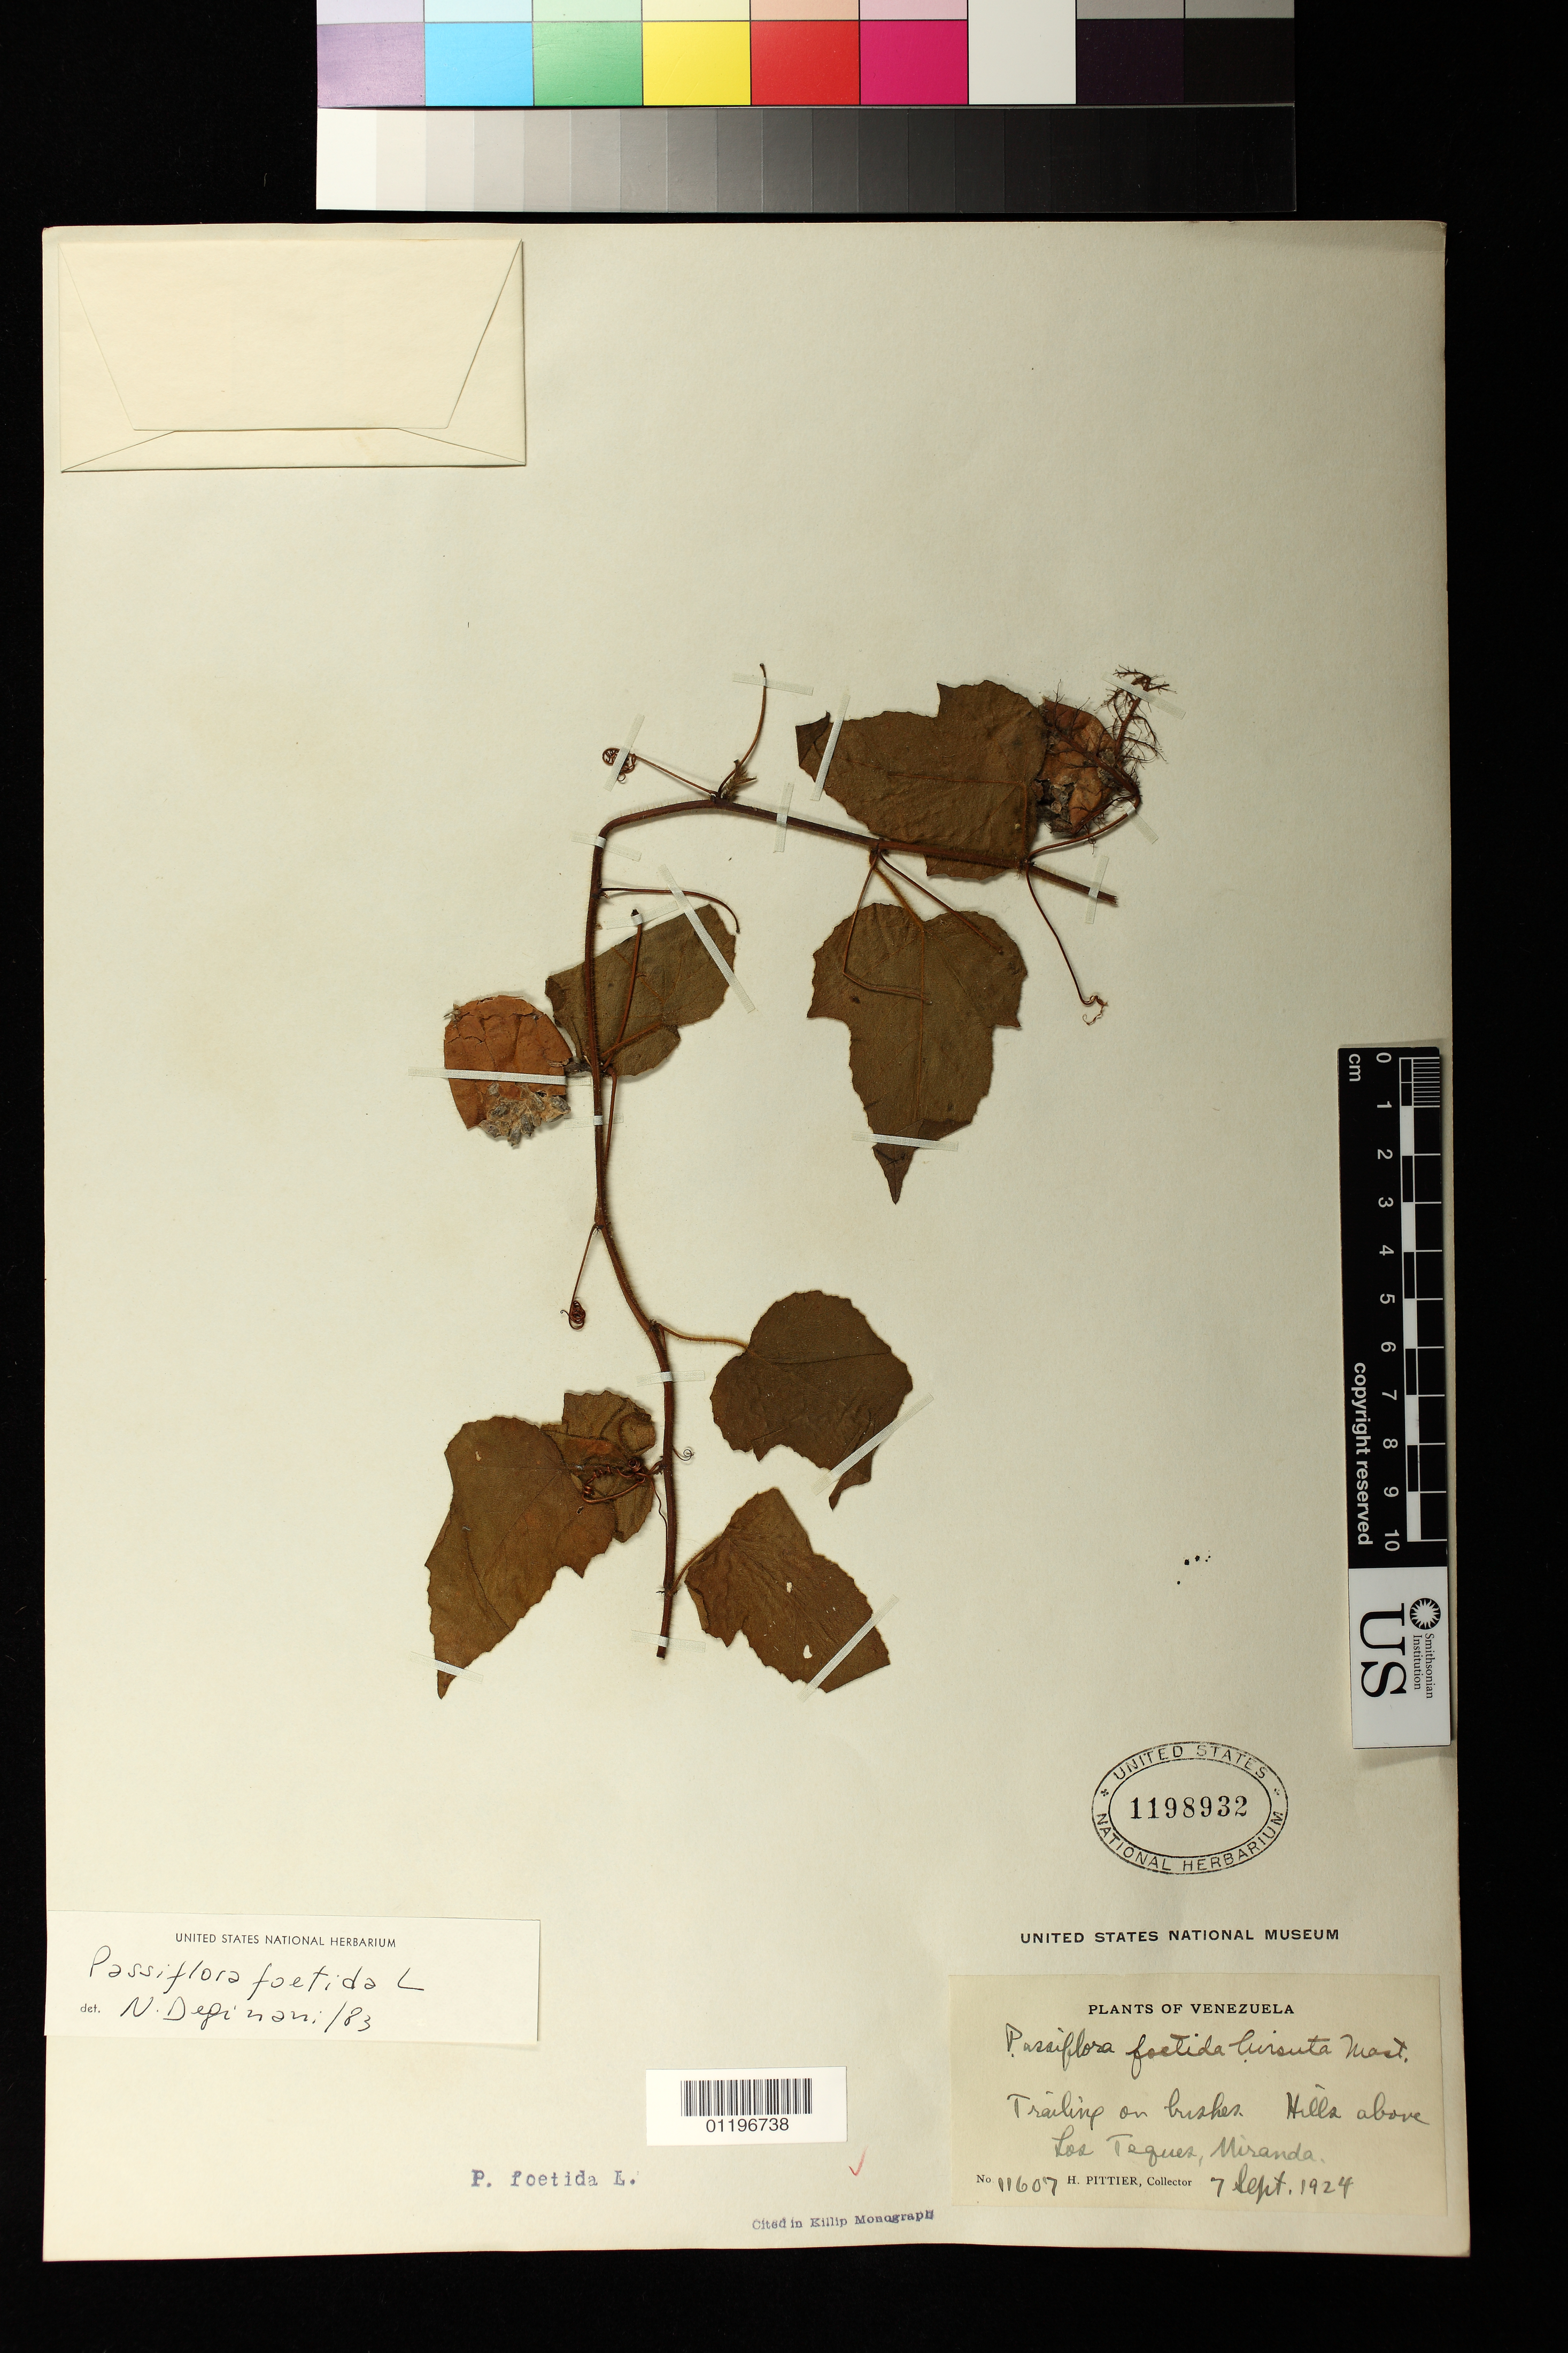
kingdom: Plantae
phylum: Tracheophyta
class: Magnoliopsida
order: Malpighiales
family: Passifloraceae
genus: Passiflora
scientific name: Passiflora foetida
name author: L.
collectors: H. F. Pittier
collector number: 11607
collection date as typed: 09 Jul 1924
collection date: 1924-07-09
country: Venezuela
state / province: Miranda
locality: Hills above Los Teques, Miranda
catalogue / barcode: US 1198932